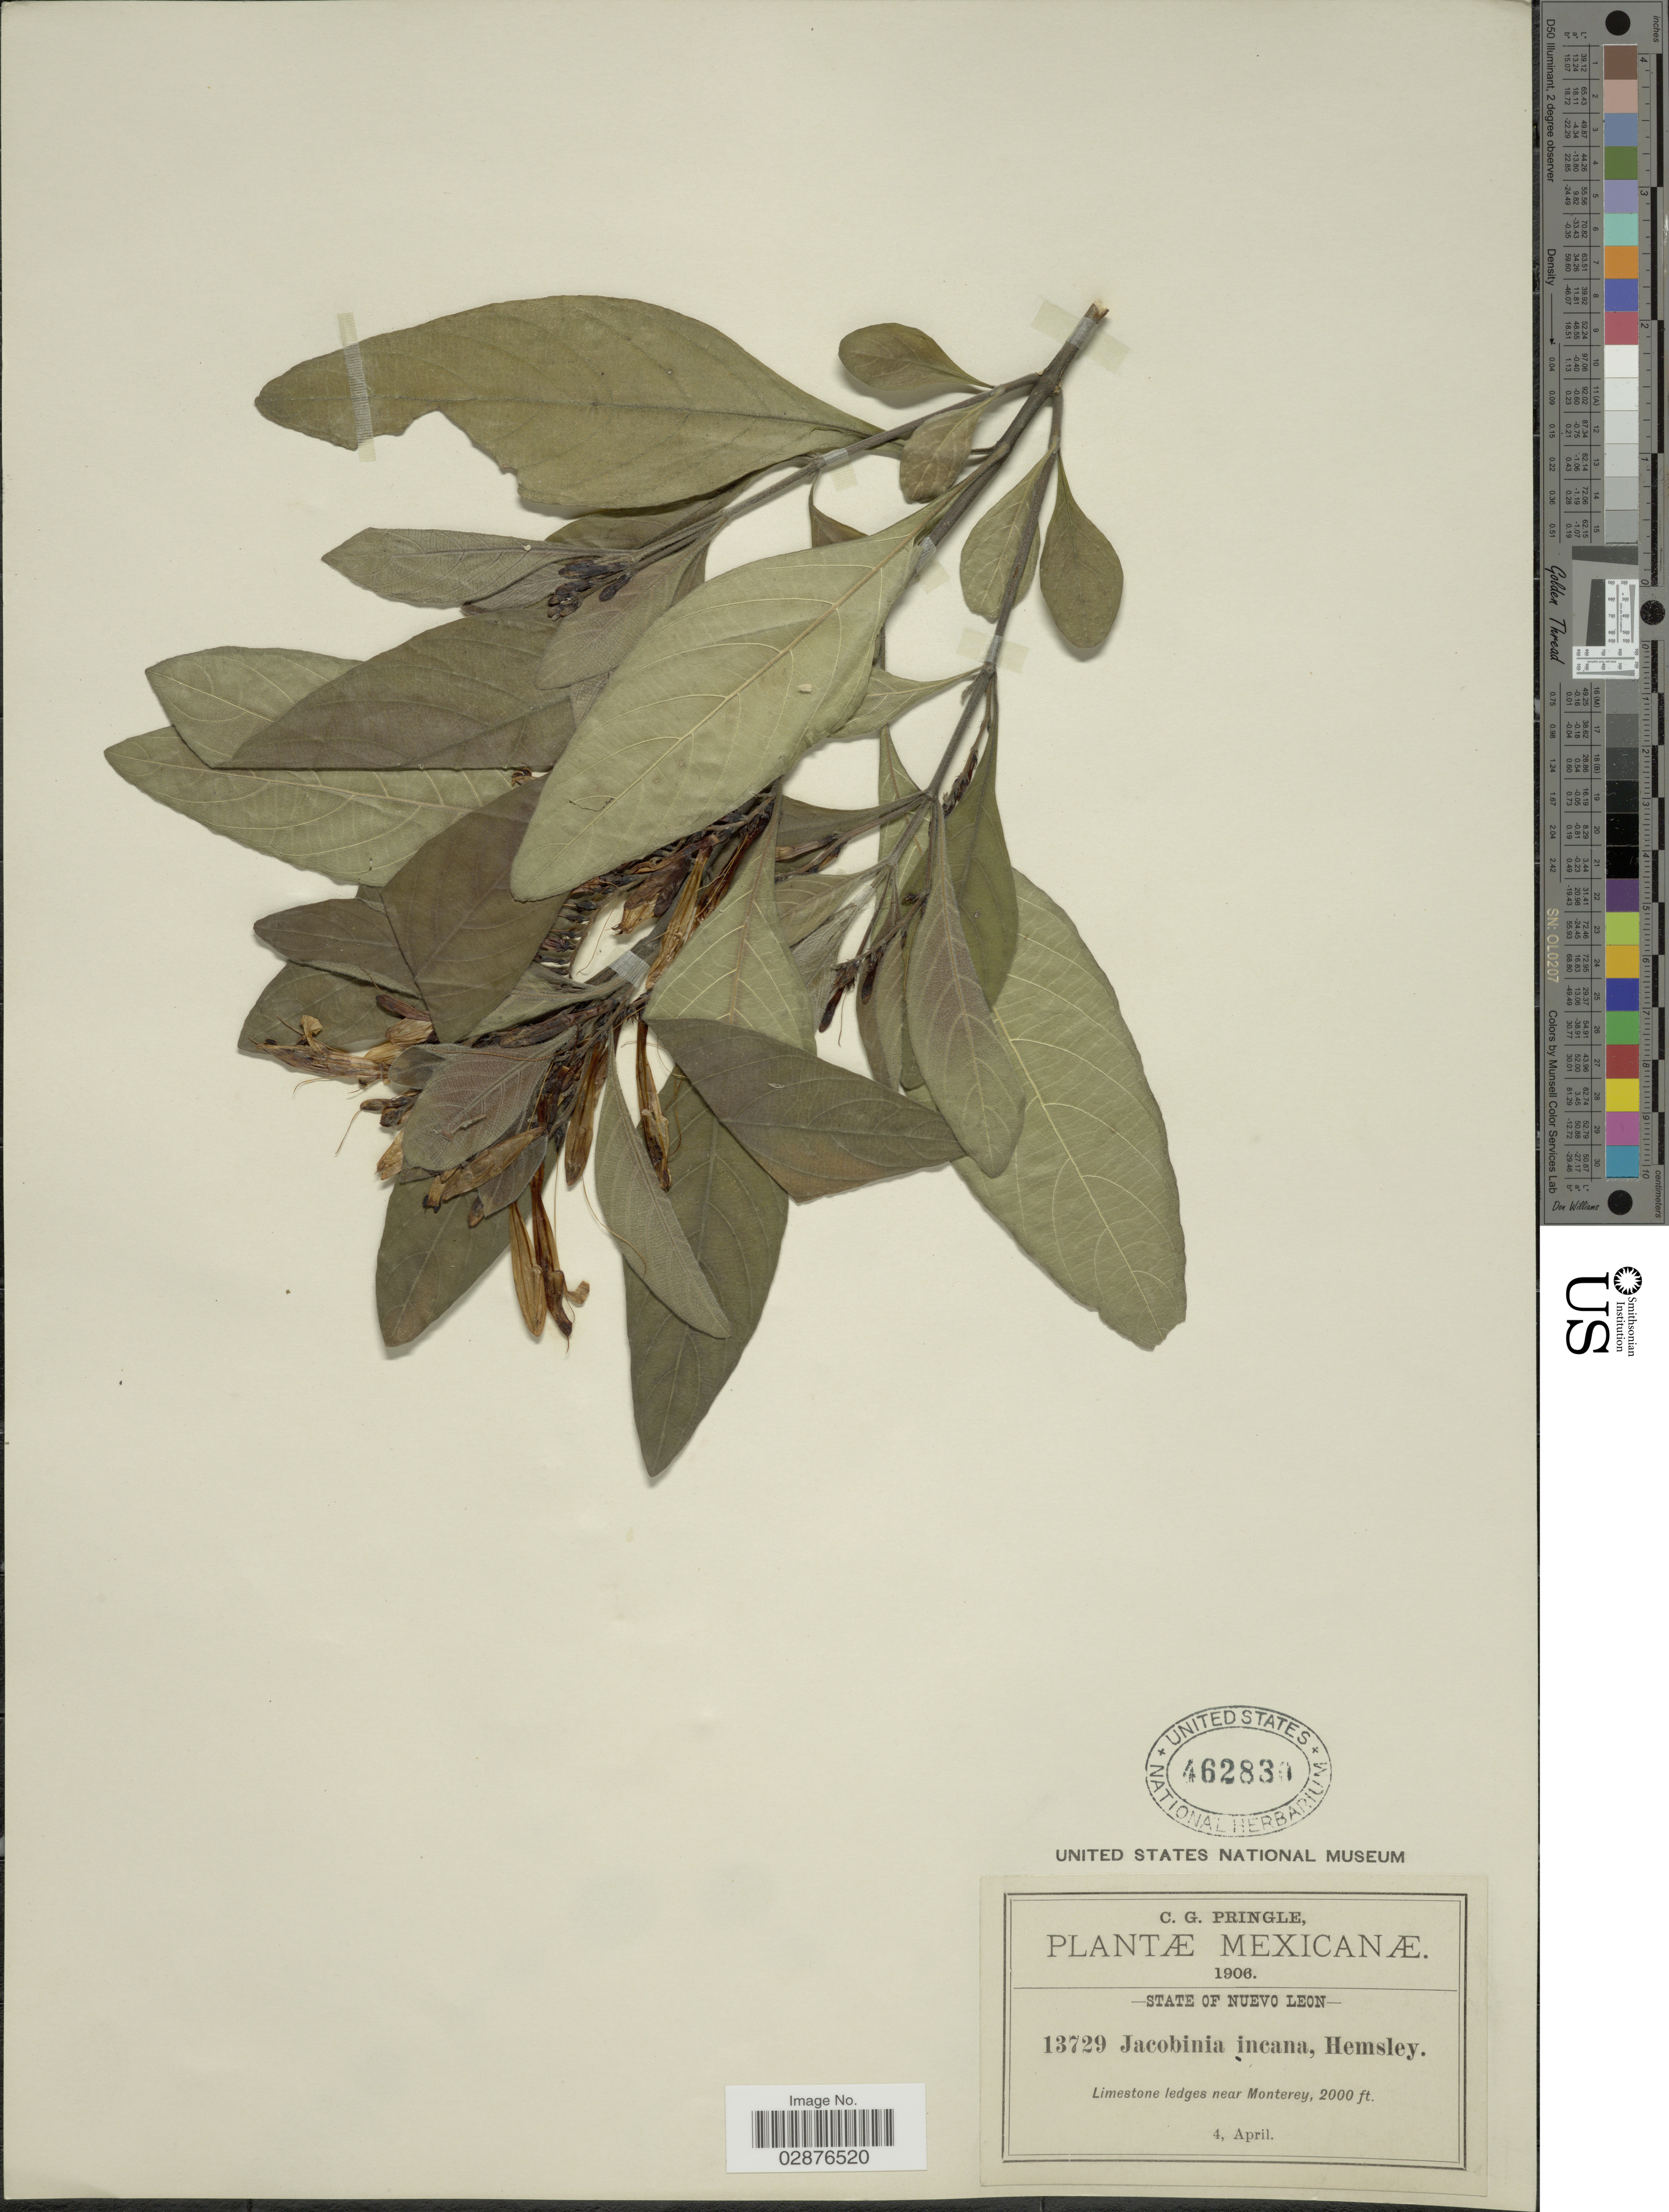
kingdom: Plantae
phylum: Tracheophyta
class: Magnoliopsida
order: Lamiales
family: Acanthaceae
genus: Justicia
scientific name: Justicia leonardii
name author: Wassh.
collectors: C. G. Pringle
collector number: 13729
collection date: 1906-04-04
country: Mexico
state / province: Nuevo León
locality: Near Monterey.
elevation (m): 610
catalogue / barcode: US 462830